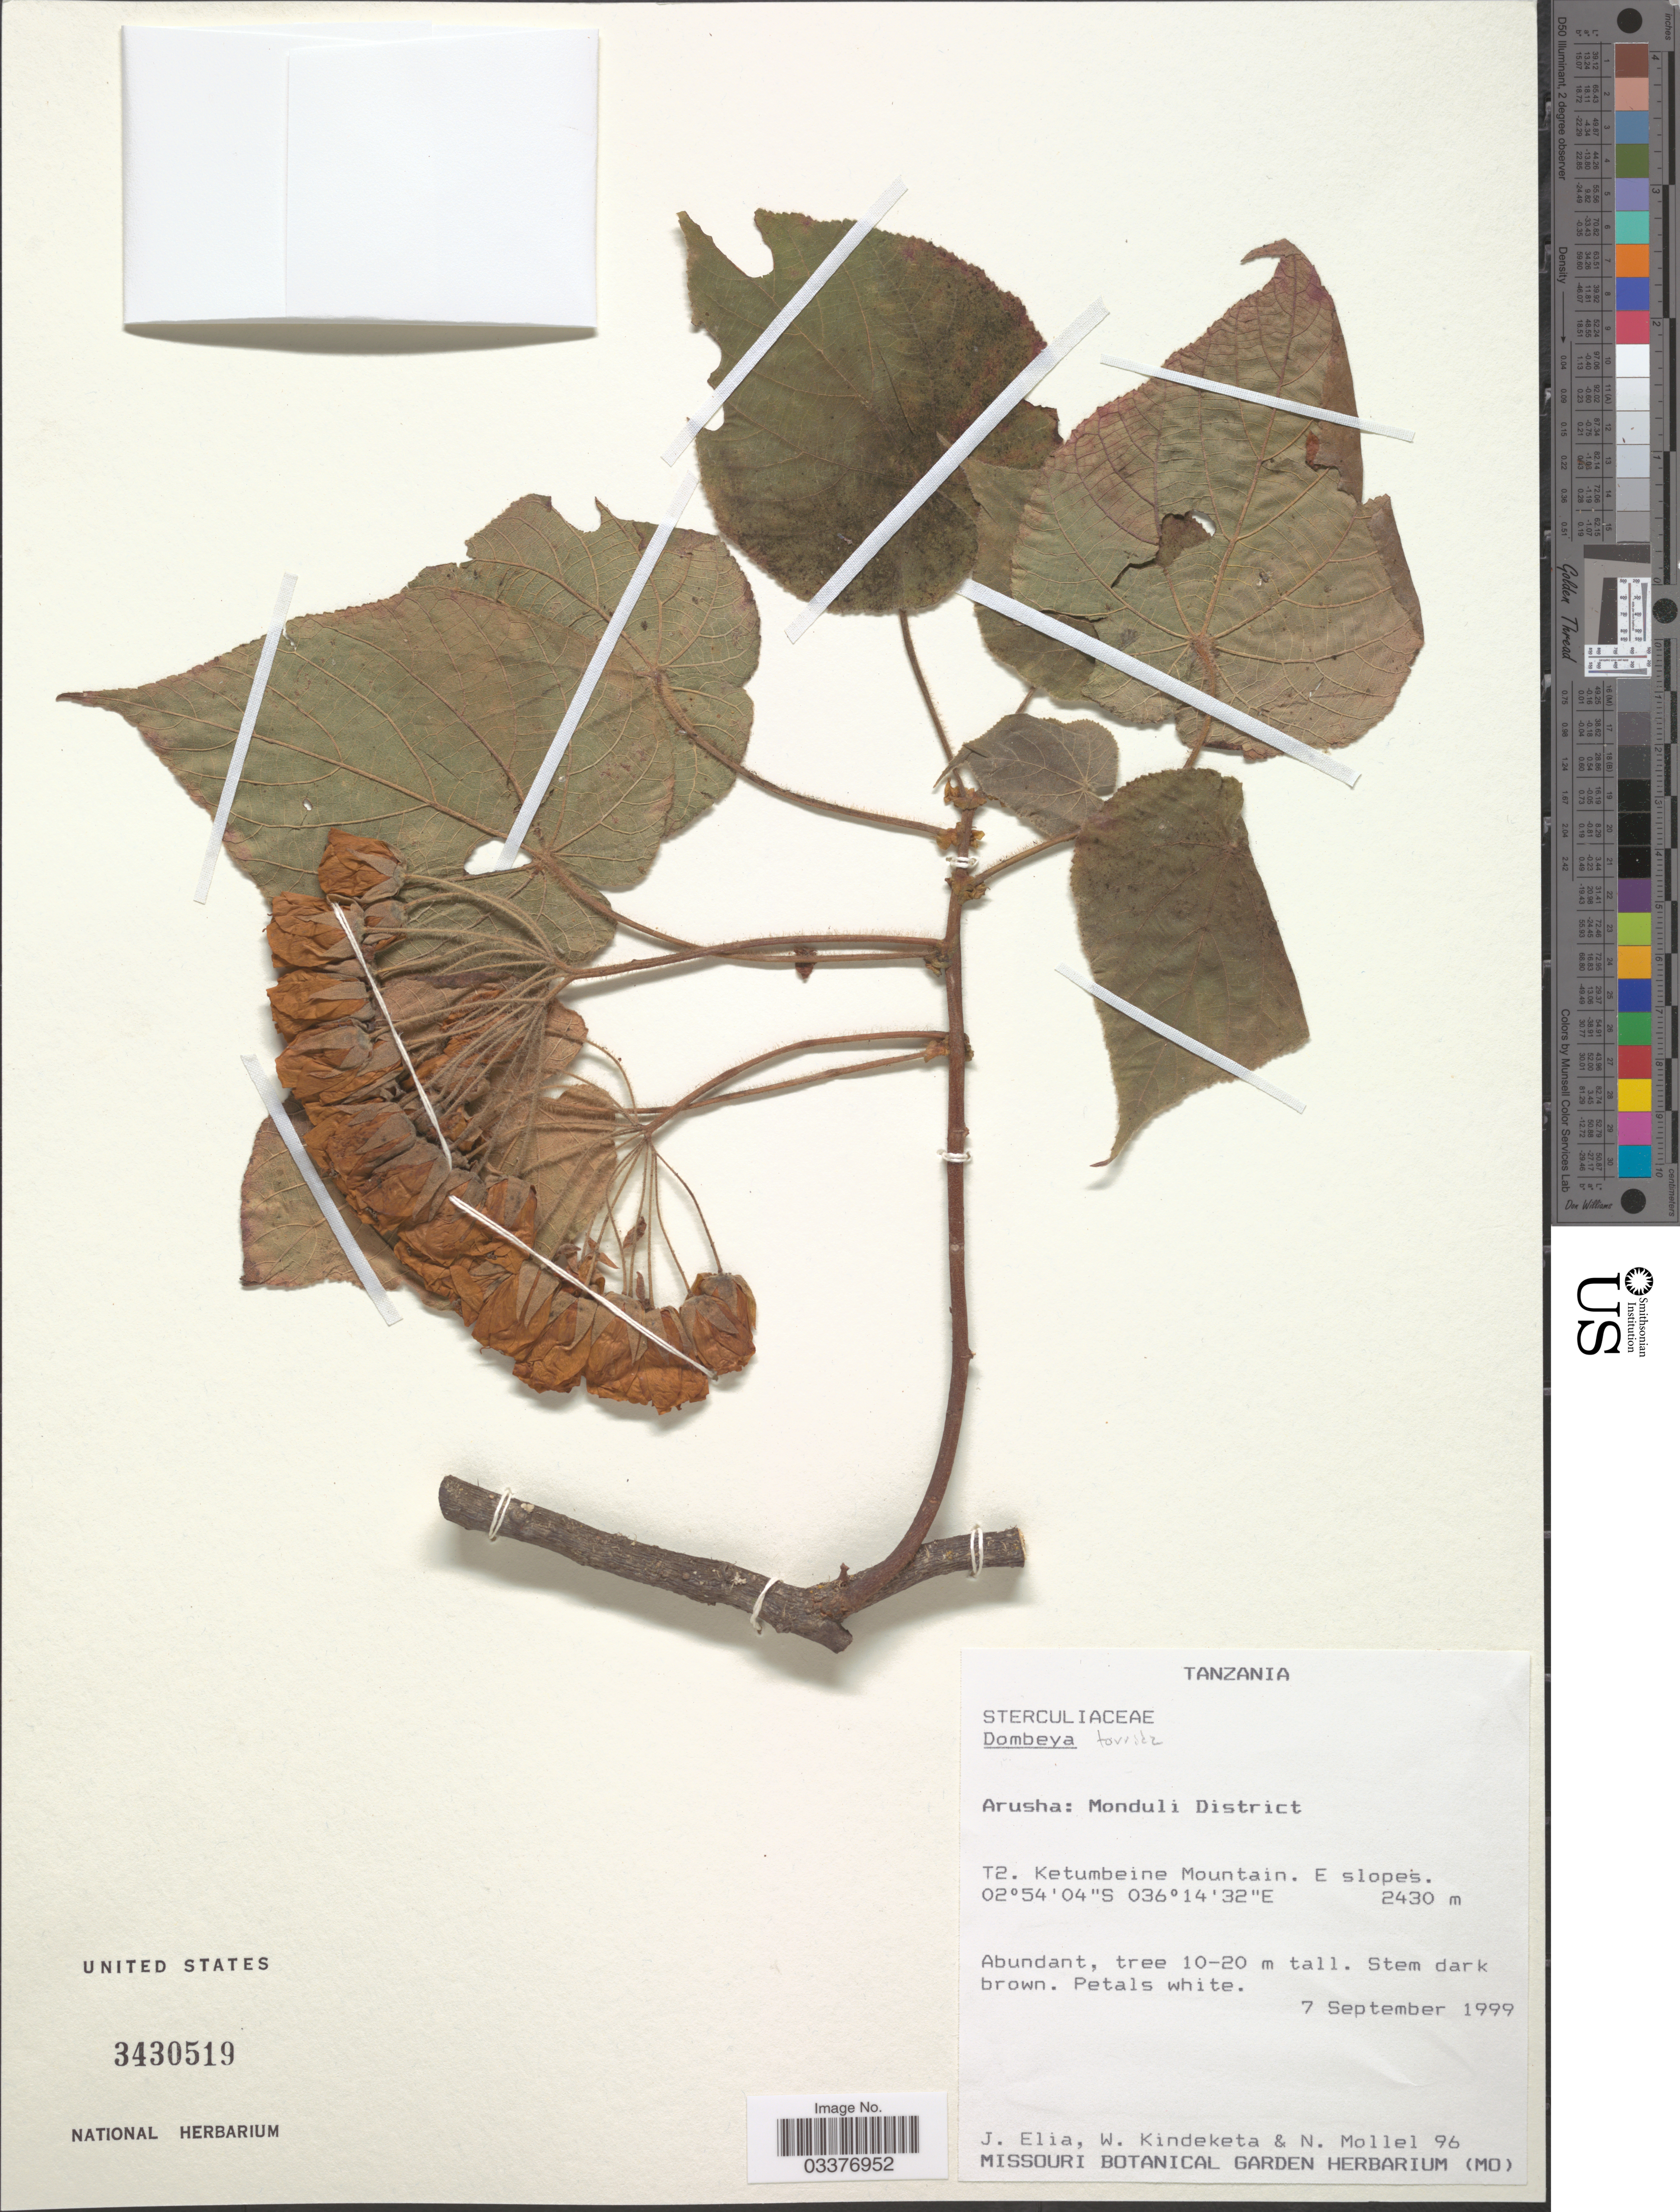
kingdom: Plantae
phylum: Tracheophyta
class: Magnoliopsida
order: Malvales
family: Malvaceae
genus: Dombeya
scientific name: Dombeya torrida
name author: (J.F. Gmel.) Bamps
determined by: Jourdain-Fievet, L.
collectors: J. Elia, W. Kindeketa & N. Mollel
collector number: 96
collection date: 1999-09-07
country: Tanzania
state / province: Arusha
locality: Monduli District, T2. Ketumbeine Mountain. E slopes.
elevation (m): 2430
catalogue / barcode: US 3430519